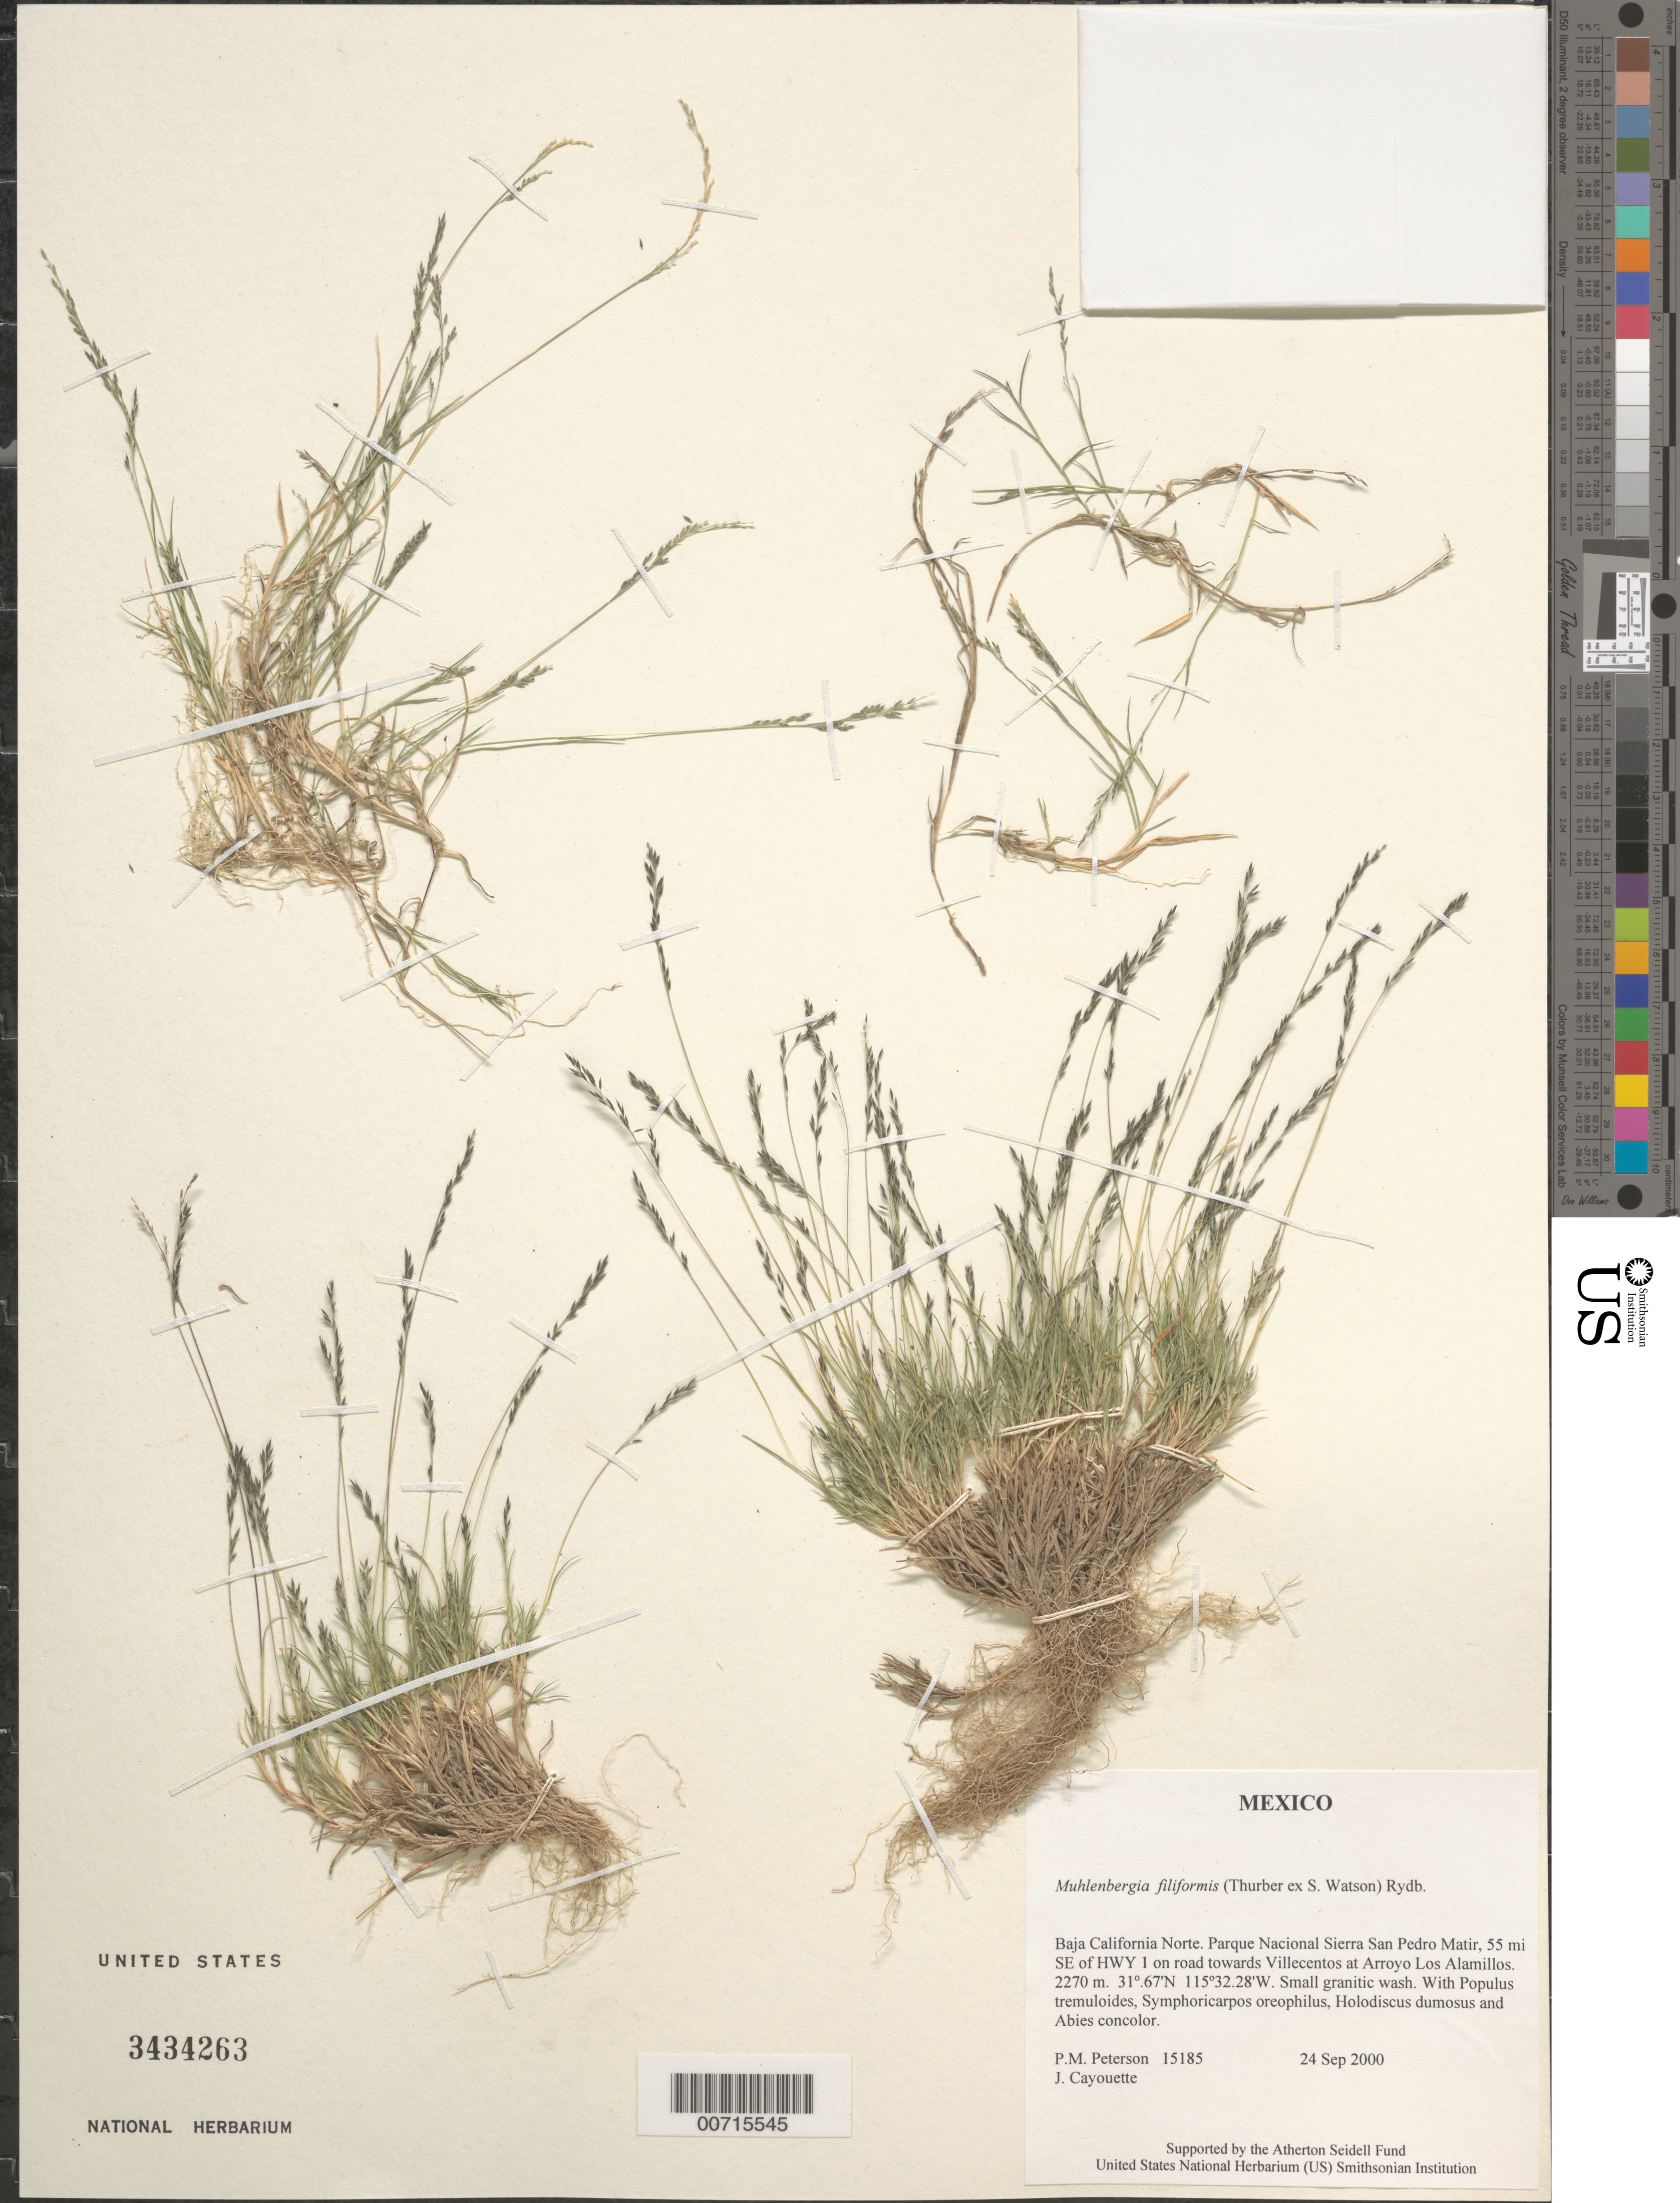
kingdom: Plantae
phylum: Tracheophyta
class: Liliopsida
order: Poales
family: Poaceae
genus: Muhlenbergia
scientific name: Muhlenbergia filiformis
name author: (Thurb. ex S. Watson) Rydb.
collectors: P. M. Peterson & J. Cayouette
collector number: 15185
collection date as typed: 24 Sep 2000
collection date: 2000-09-24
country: Mexico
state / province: Baja California Norte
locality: Parque Nacional Sierra San Pedro Matir, 55 mi SE of HWY 1 on road towards Villecentos at Arroyo Los Alamillos.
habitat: Small granitic wash.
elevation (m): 2270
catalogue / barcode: US 3434263